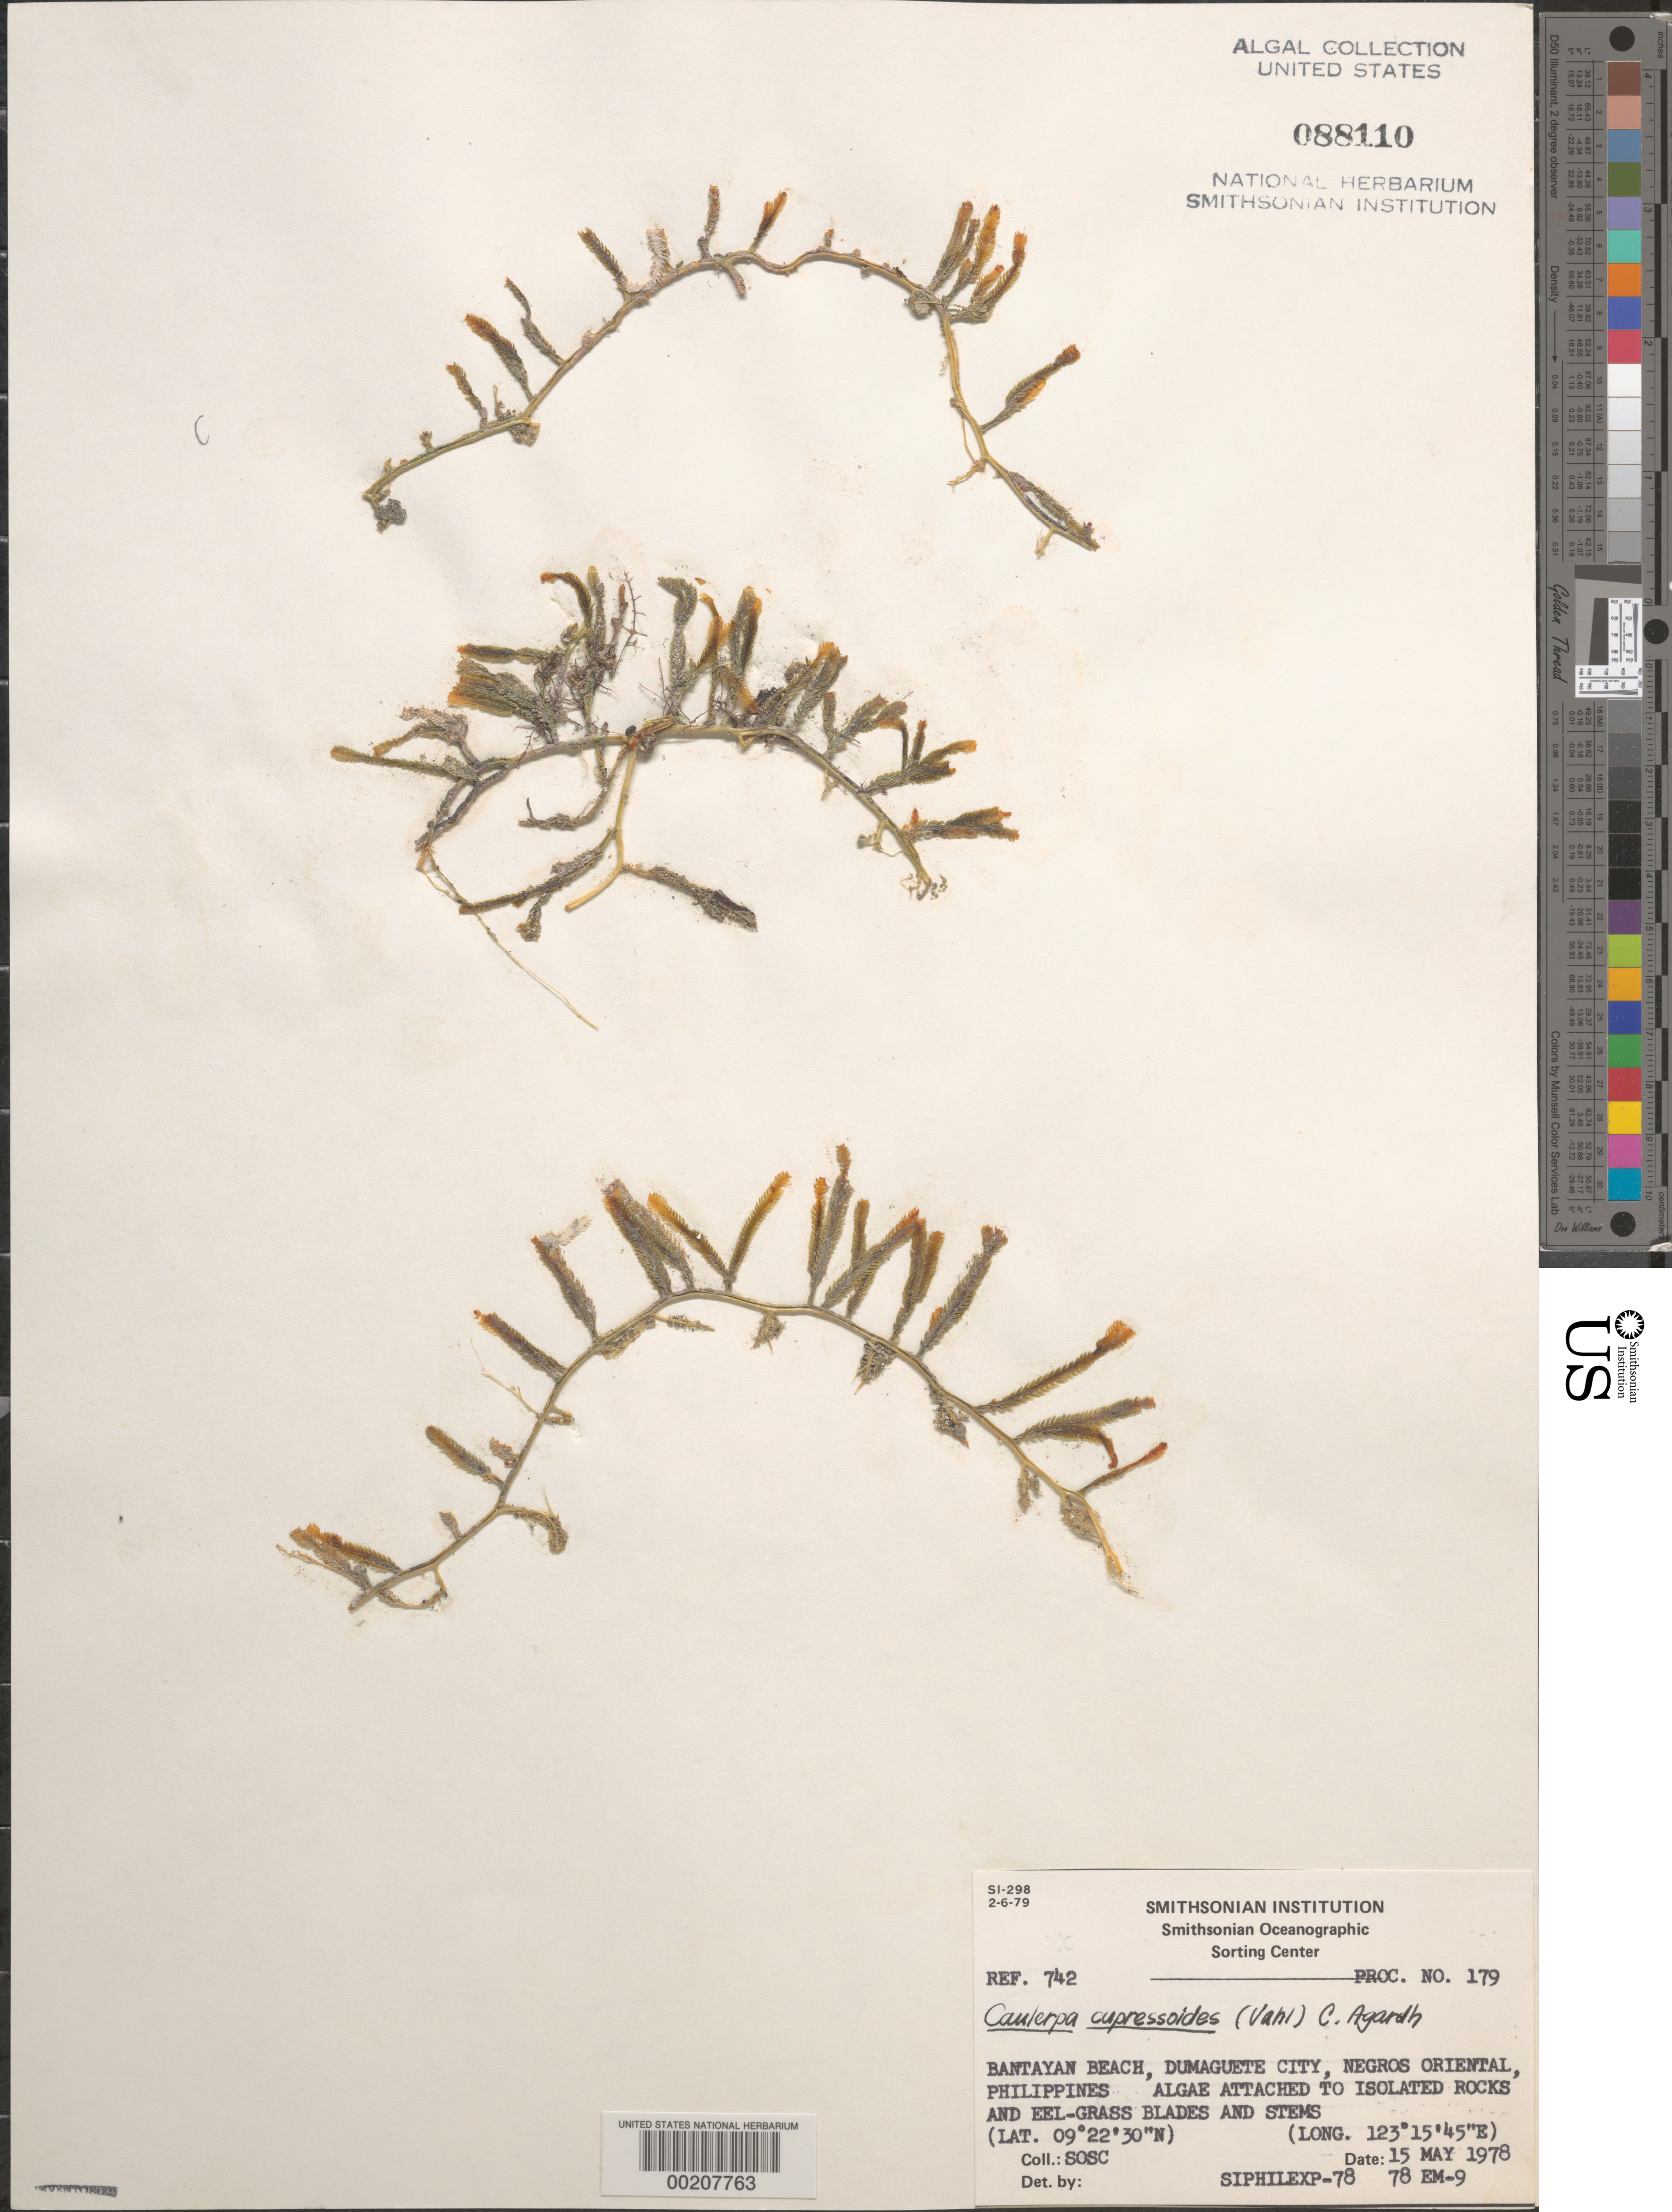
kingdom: Plantae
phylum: Chlorophyta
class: Ulvophyceae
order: Bryopsidales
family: Caulerpaceae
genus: Caulerpa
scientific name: Caulerpa cupressoides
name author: (Vahl) C. Agardh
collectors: SOSC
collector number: Station 78 Em-9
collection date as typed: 15 May 1978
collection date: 1978-05-15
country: Philippines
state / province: Central Visayas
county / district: Negros Oriental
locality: Bantayan beach, dumaguete city, negros oriental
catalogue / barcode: US 88110